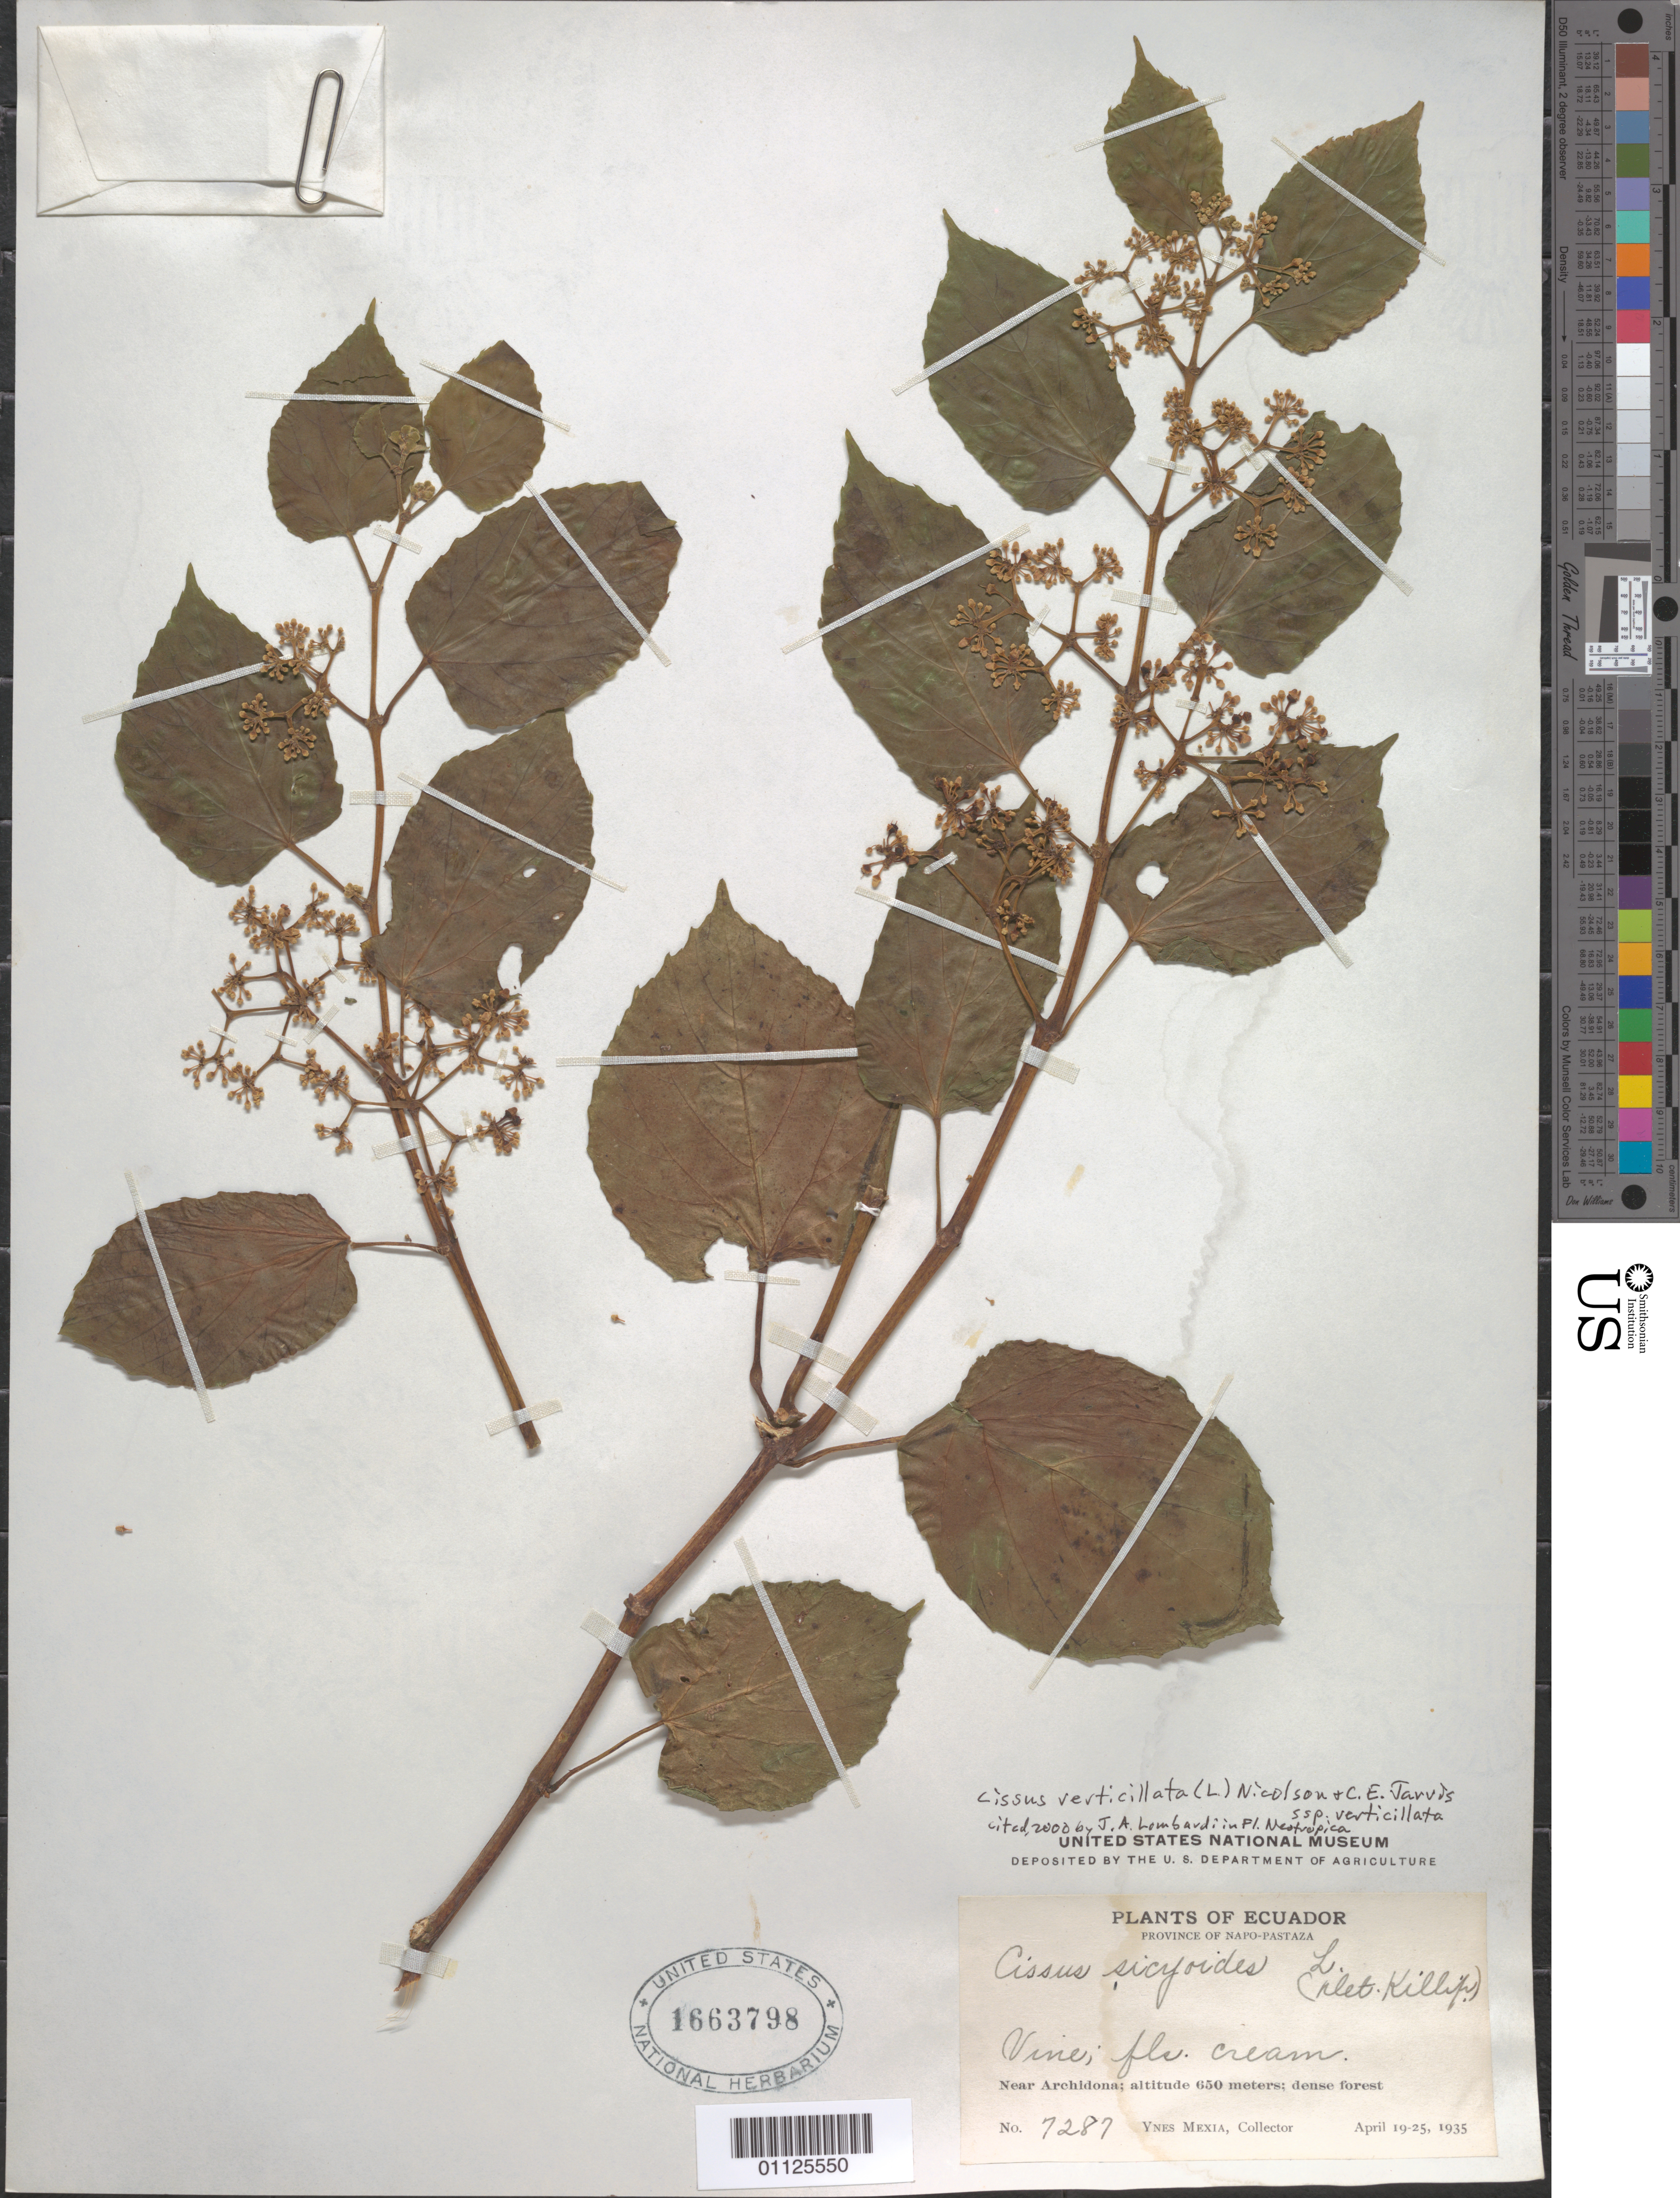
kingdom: Plantae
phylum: Tracheophyta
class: Magnoliopsida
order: Vitales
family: Vitaceae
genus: Cissus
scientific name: Cissus verticillata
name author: (L.) Nicolson & C.E. Jarvis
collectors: Y. Mexia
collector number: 7287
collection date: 1935-04-19/1935-04-25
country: Ecuador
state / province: Napo / Pastaza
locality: Near Archidona.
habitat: Vine.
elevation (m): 650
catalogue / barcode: US 1663798